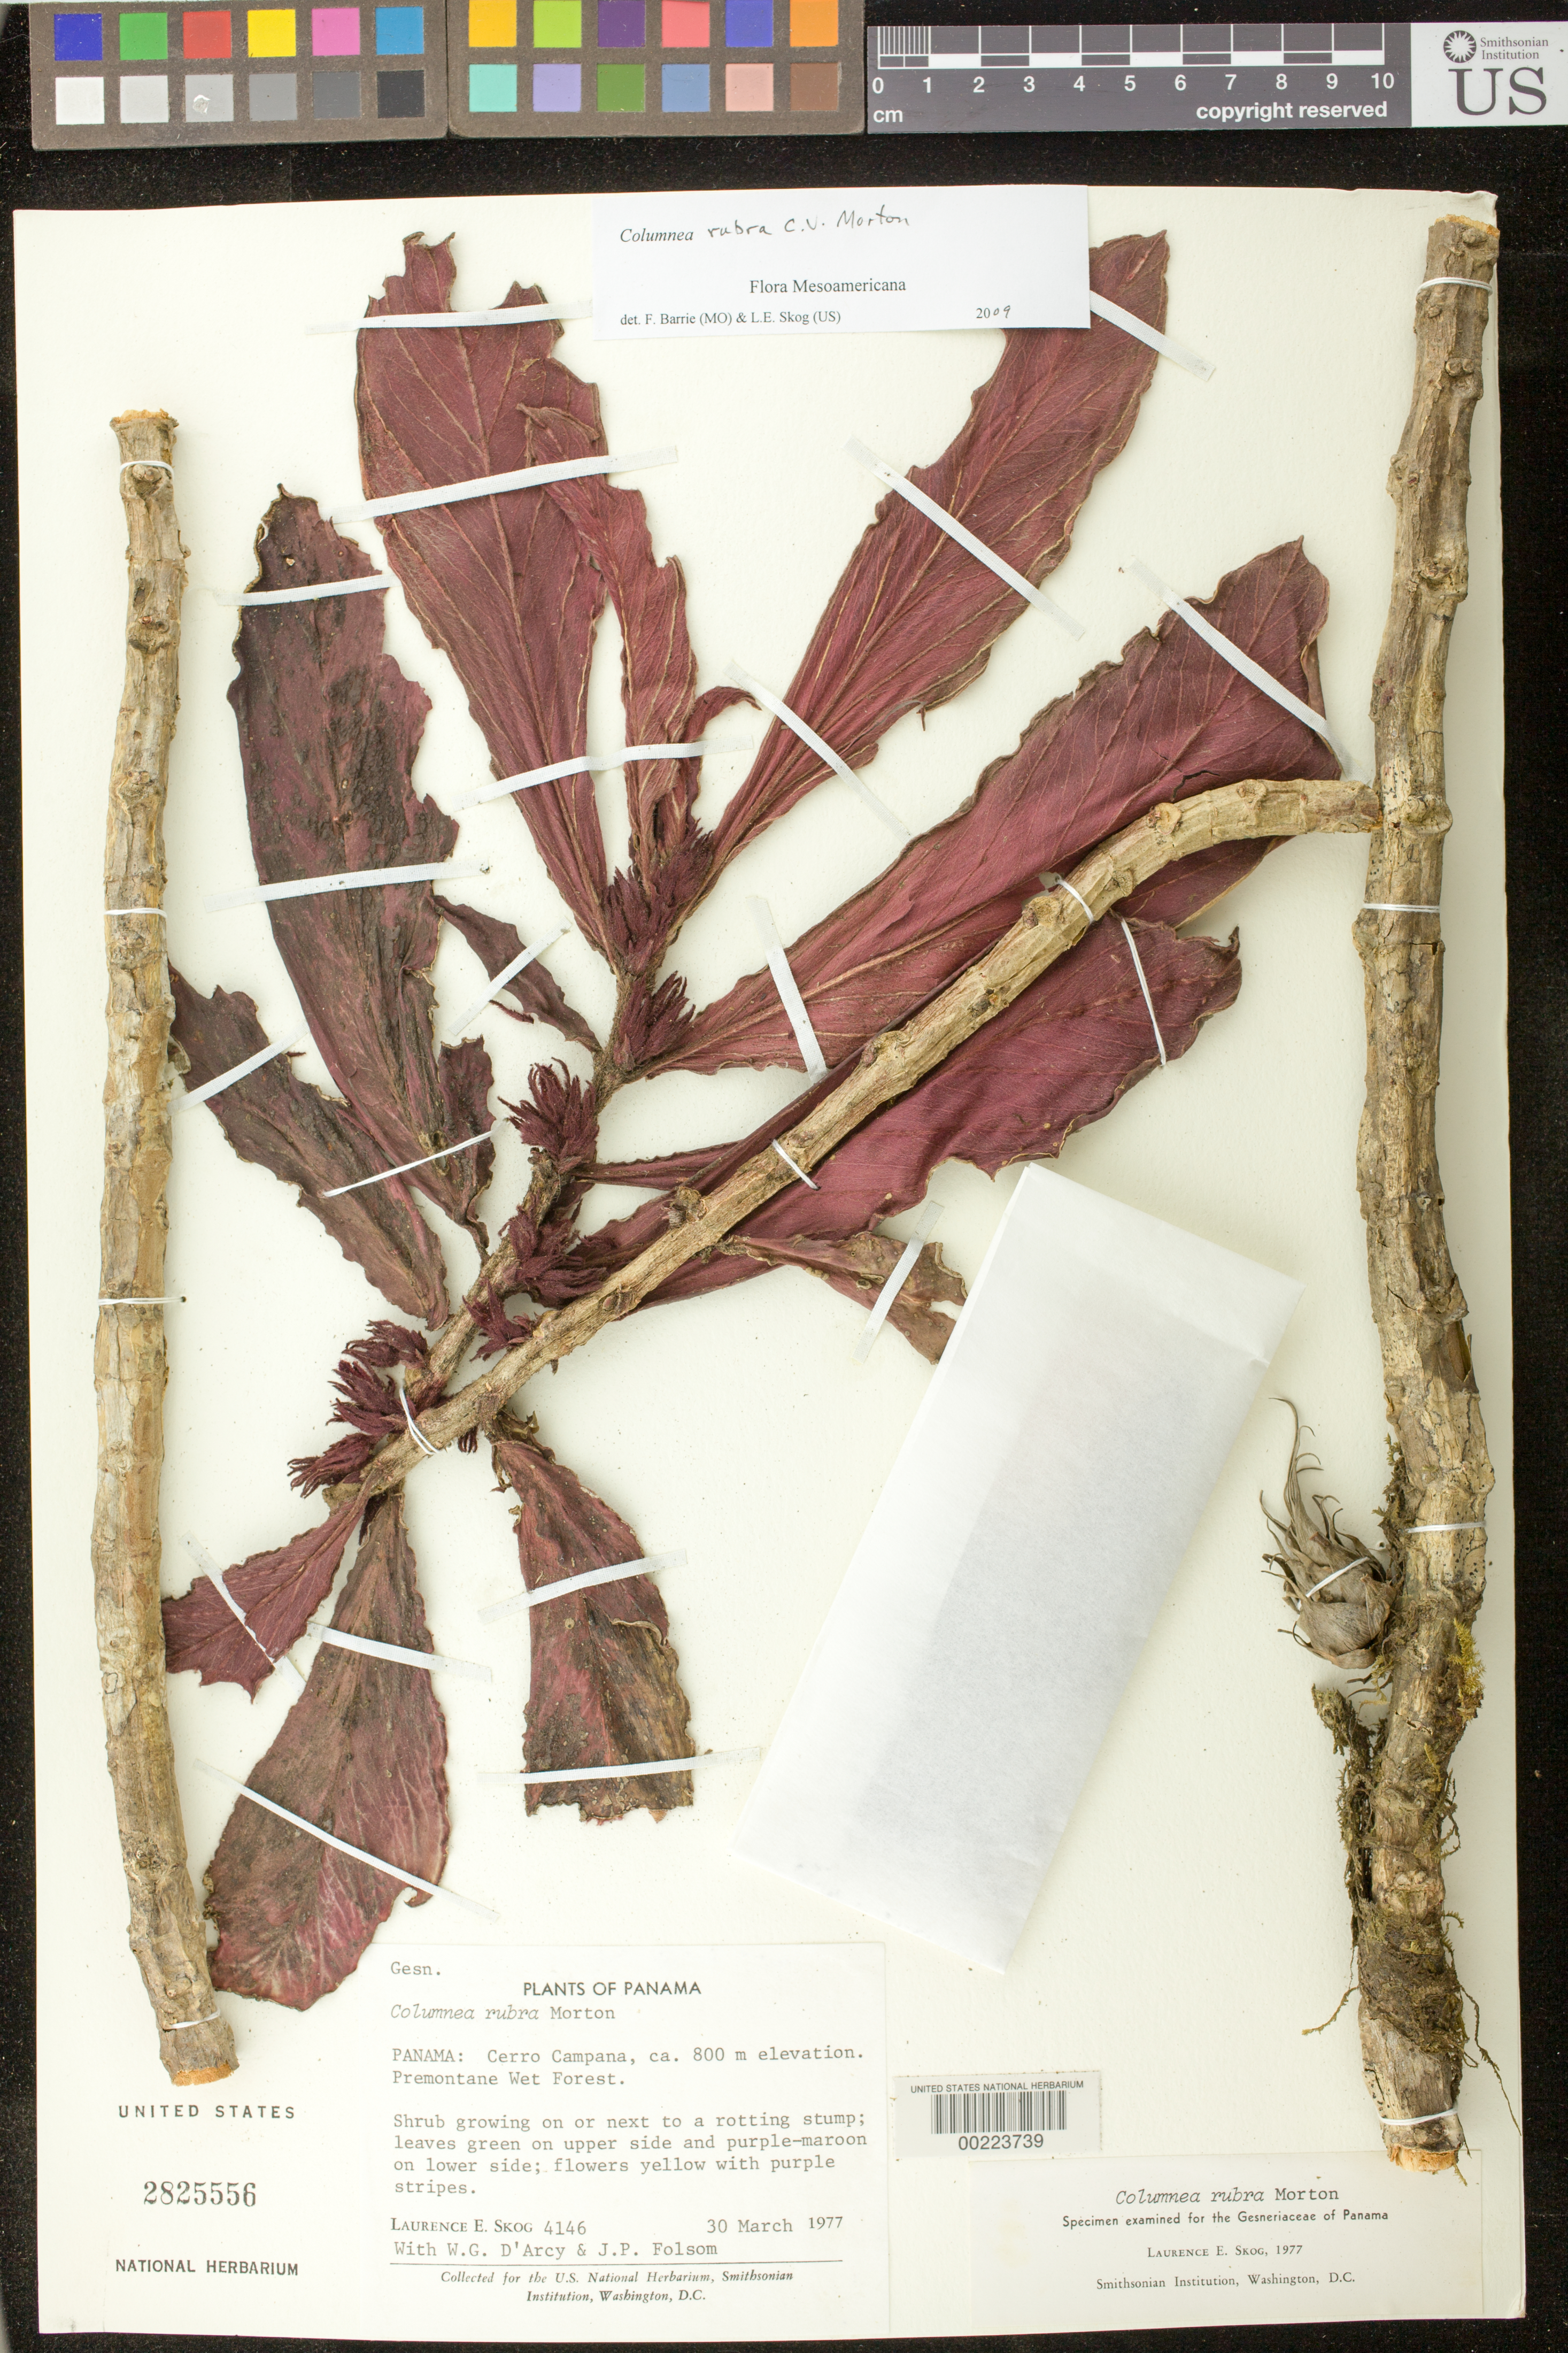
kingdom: Plantae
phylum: Tracheophyta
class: Magnoliopsida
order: Lamiales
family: Gesneriaceae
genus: Columnea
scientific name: Columnea rubra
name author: C.V. Morton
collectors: L. E. Skog, W. G. D'Arcy & J. P. Folsom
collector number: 4146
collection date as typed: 30 Mar 1977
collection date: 1977-03-30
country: Panama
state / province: Panamá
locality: Cerro Campana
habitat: Premontane wet forest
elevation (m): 800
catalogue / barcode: US 2825556